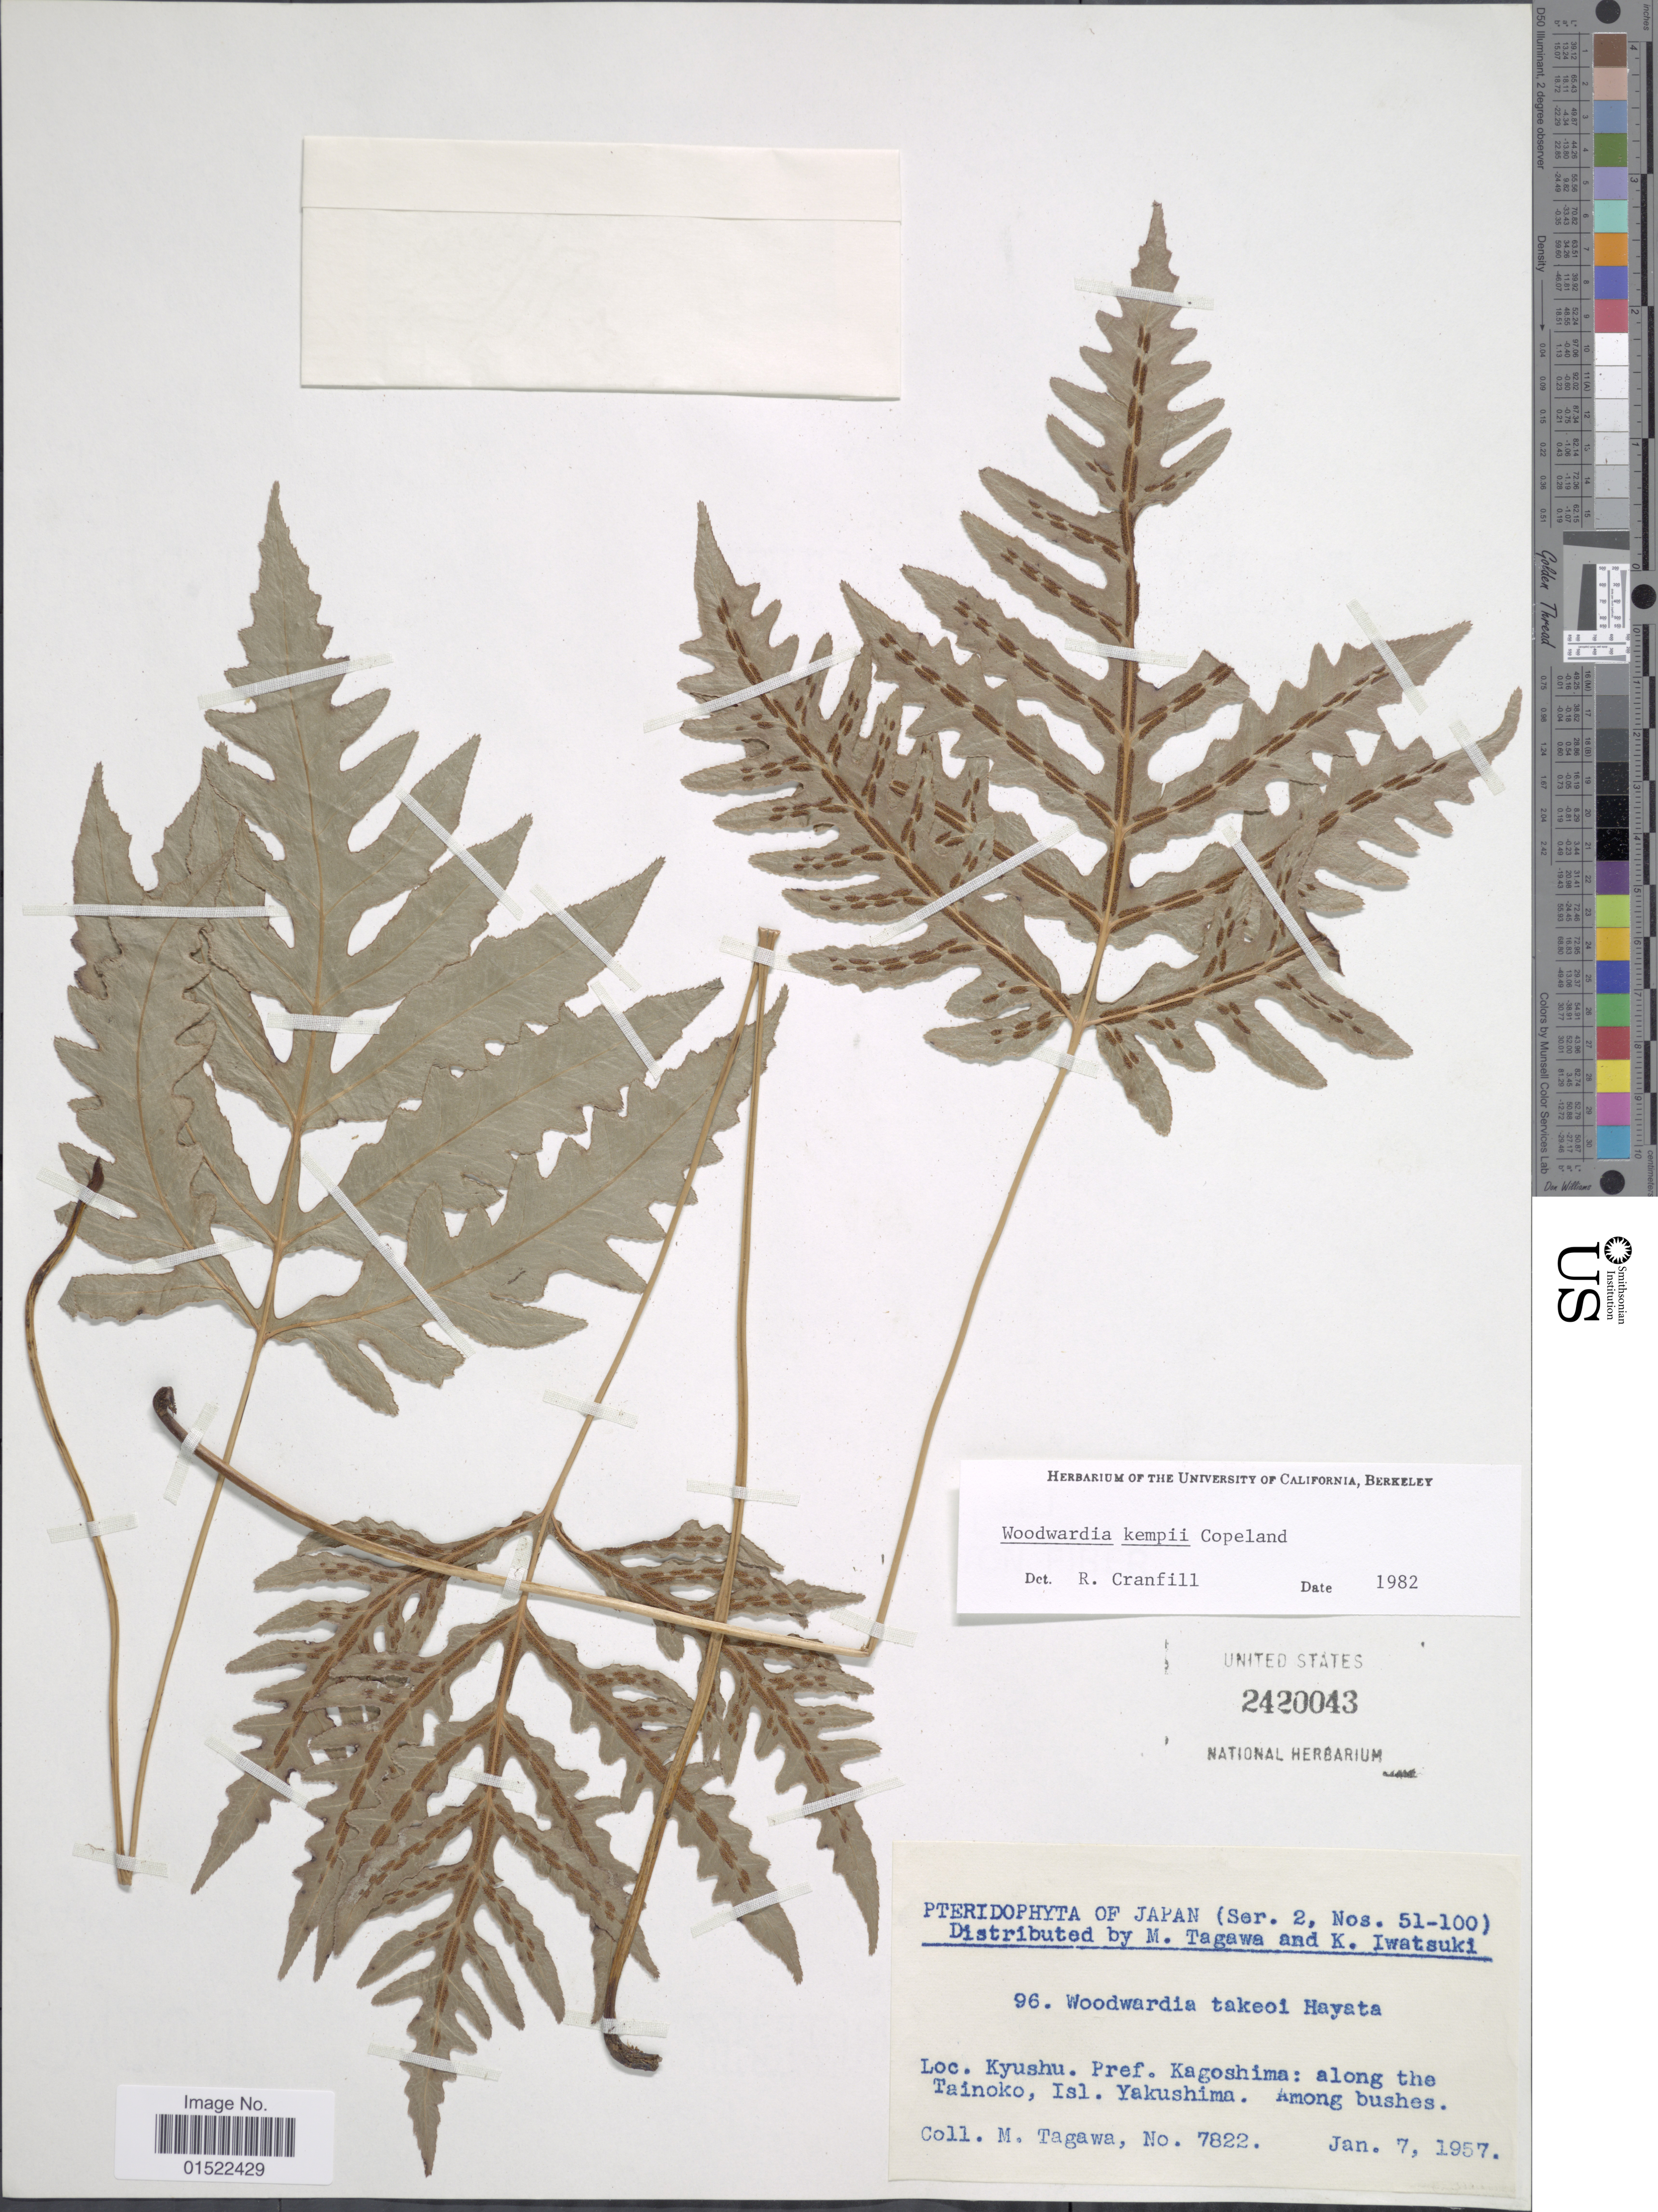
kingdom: Plantae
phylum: Tracheophyta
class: Polypodiopsida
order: Polypodiales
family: Blechnaceae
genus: Woodwardia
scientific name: Woodwardia kempii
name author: Copel.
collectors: M. Tagawa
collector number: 7822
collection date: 1957-01-07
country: Japan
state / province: Kagosima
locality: Kyushu, along the Tainoko, Isl. Yakushima, among bushes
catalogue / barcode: US 2420043